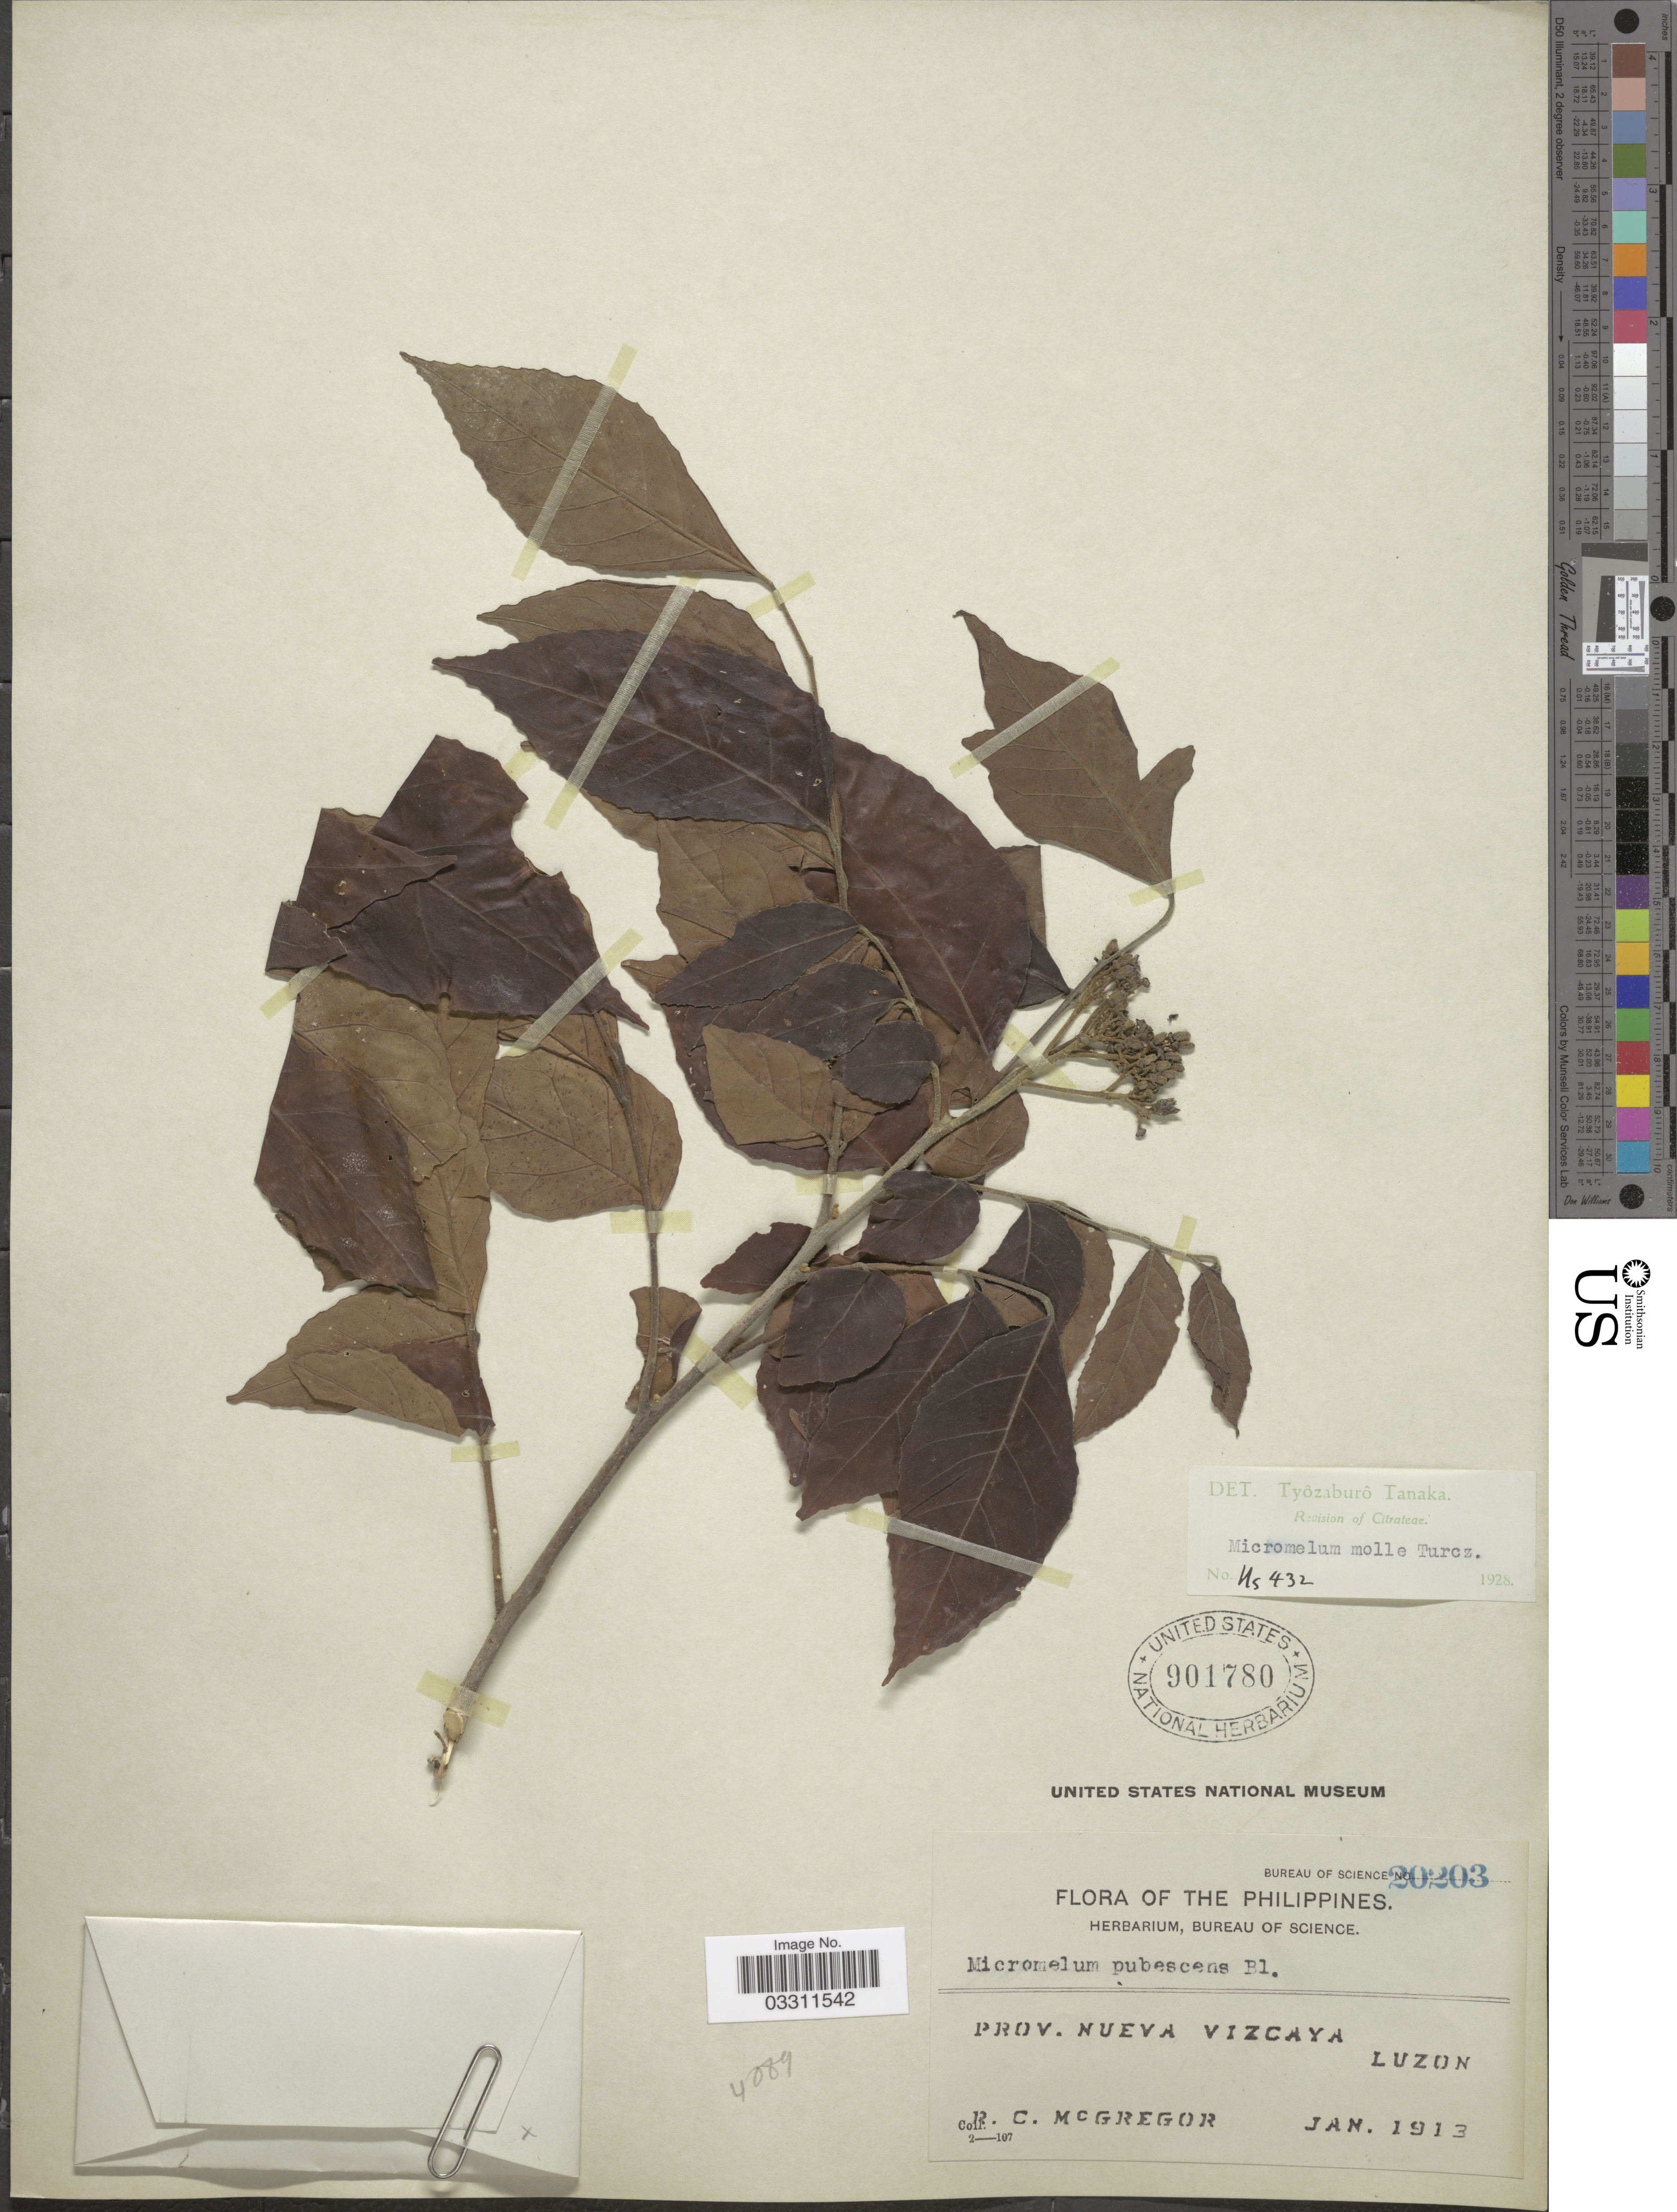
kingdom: Plantae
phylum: Tracheophyta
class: Magnoliopsida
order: Sapindales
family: Rutaceae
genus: Micromelum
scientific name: Micromelum molle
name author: Turcz.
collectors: R. C. McGregor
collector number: Bureau of Science 20203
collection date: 1913-01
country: Philippines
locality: Prov. Nueva Vizcaya, Luzon.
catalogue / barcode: US 901780